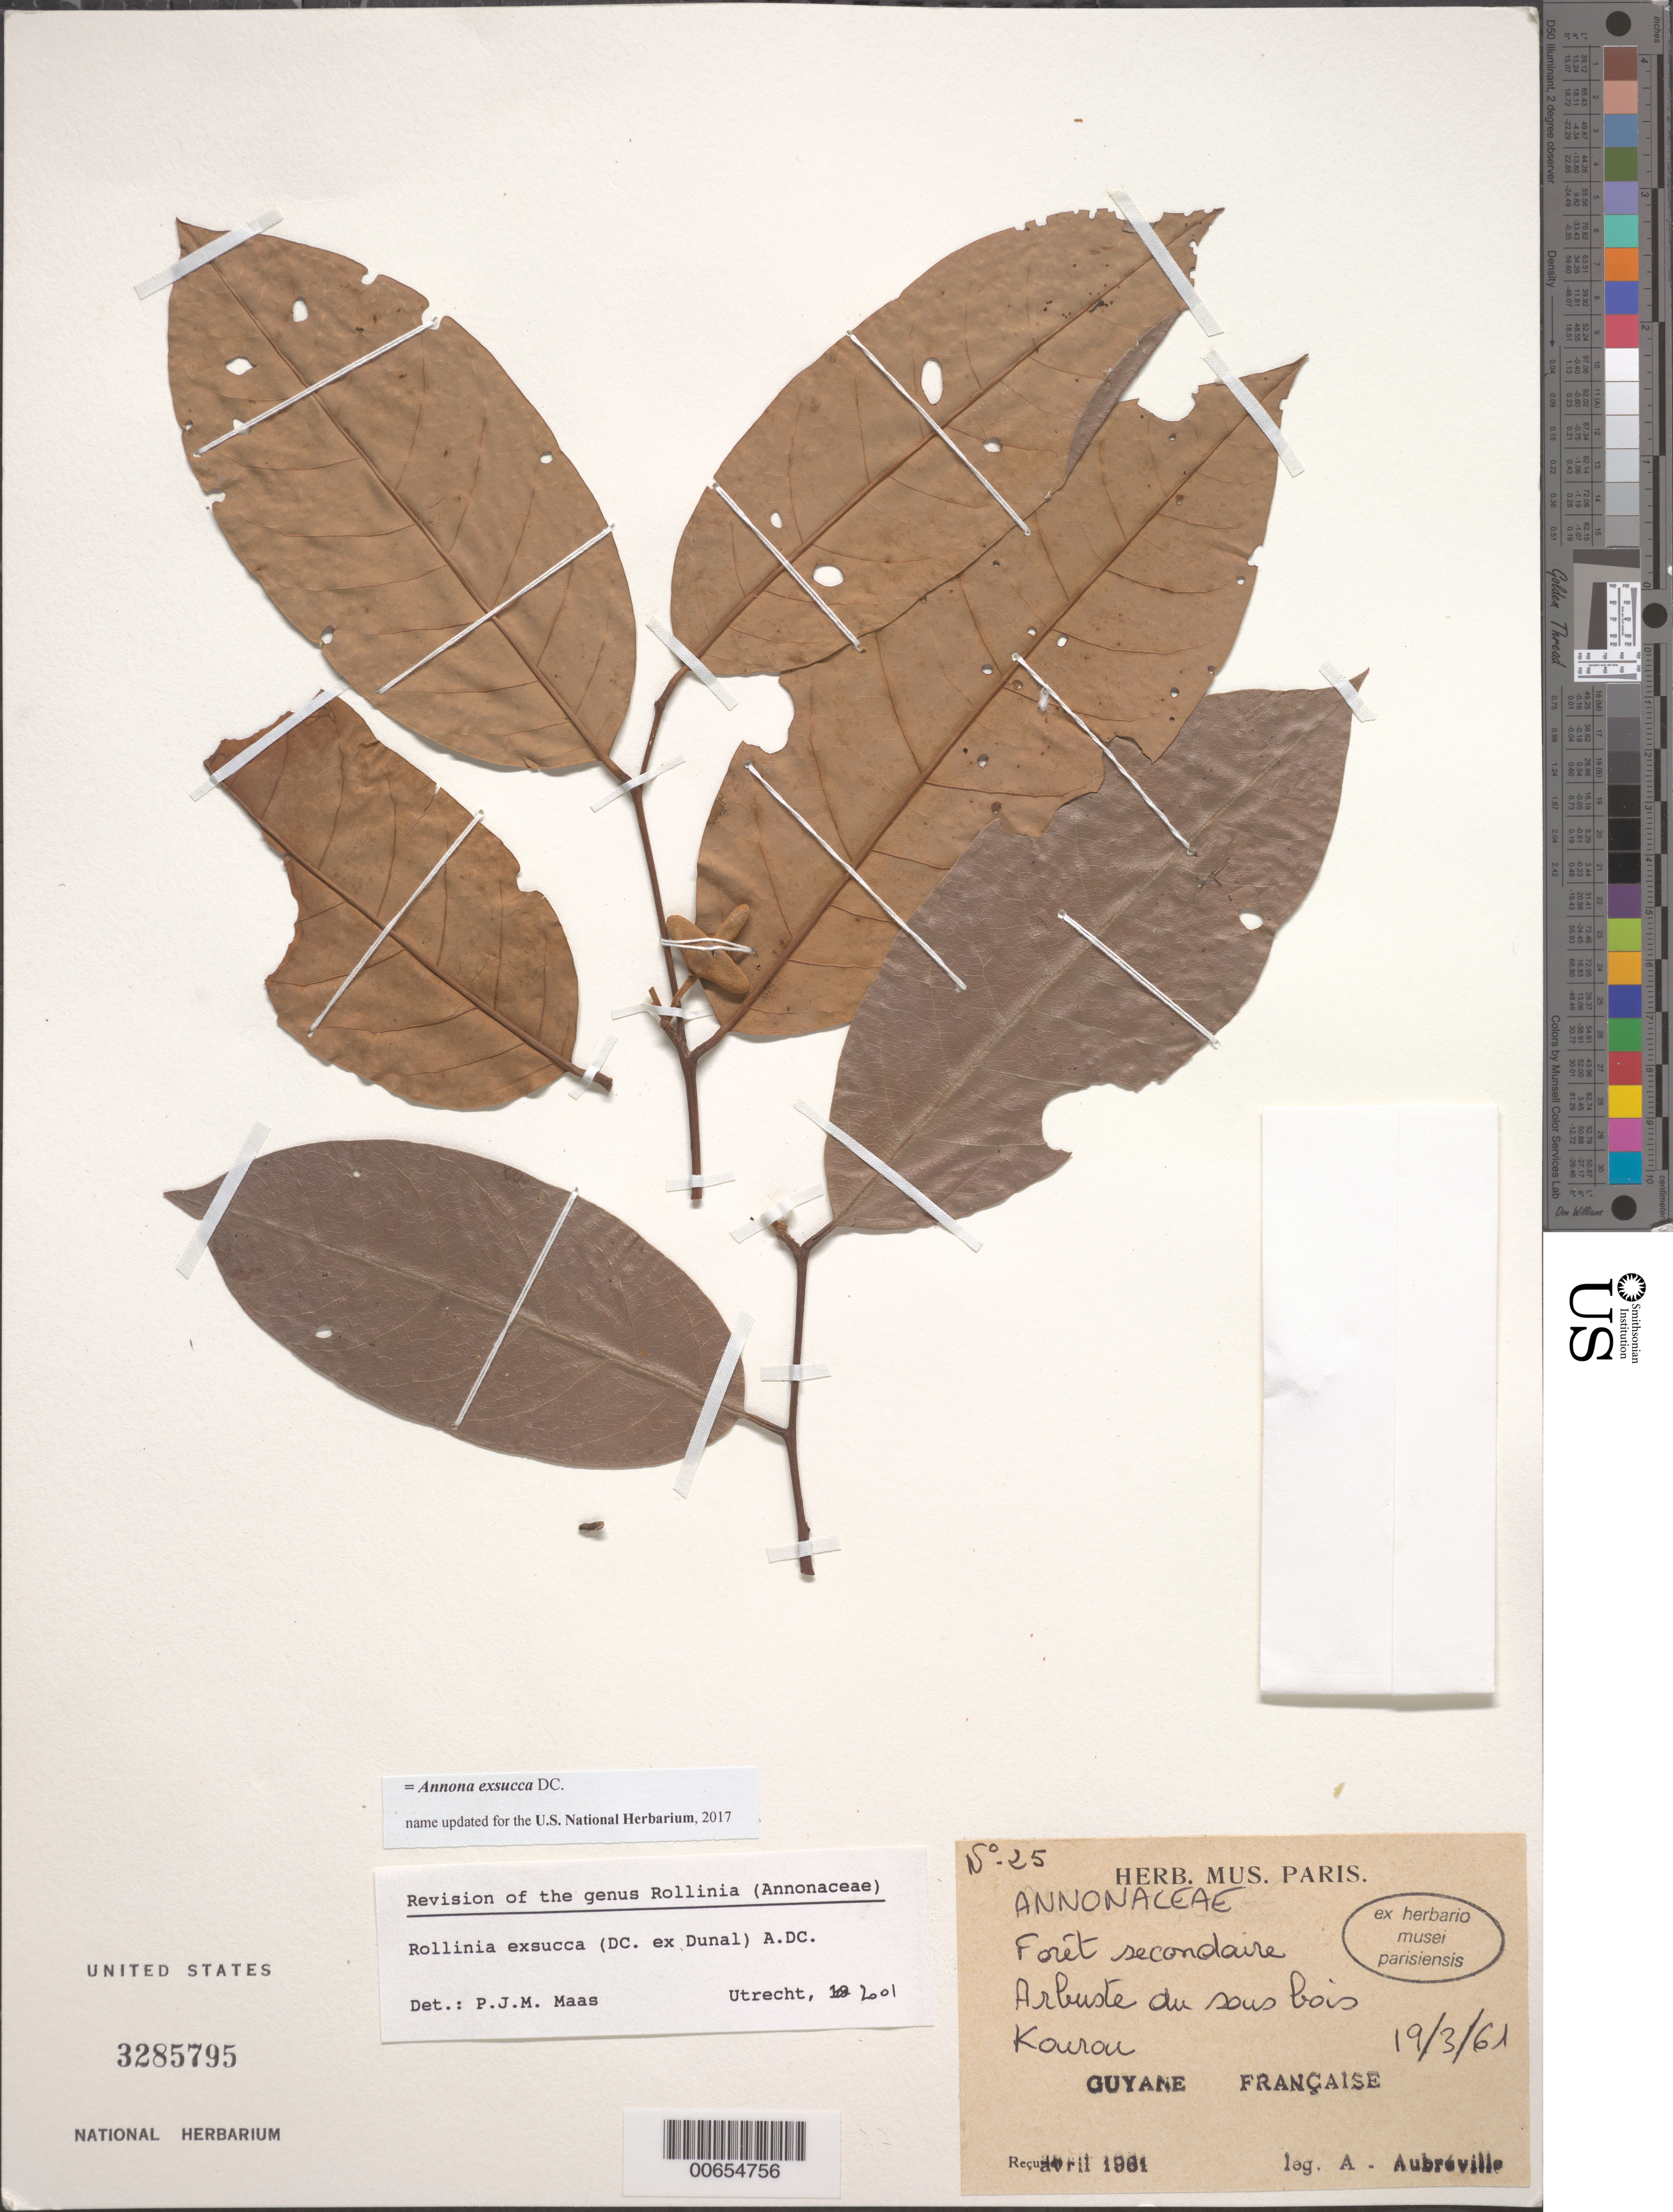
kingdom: Plantae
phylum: Tracheophyta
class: Magnoliopsida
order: Magnoliales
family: Annonaceae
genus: Annona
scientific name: Annona exsucca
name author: DC. ex Dunal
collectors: A. Aubréville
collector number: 25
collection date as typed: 19-Mar-61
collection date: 1961-03-19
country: French Guiana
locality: Kourou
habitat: Secondary forest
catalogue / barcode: US 3285795